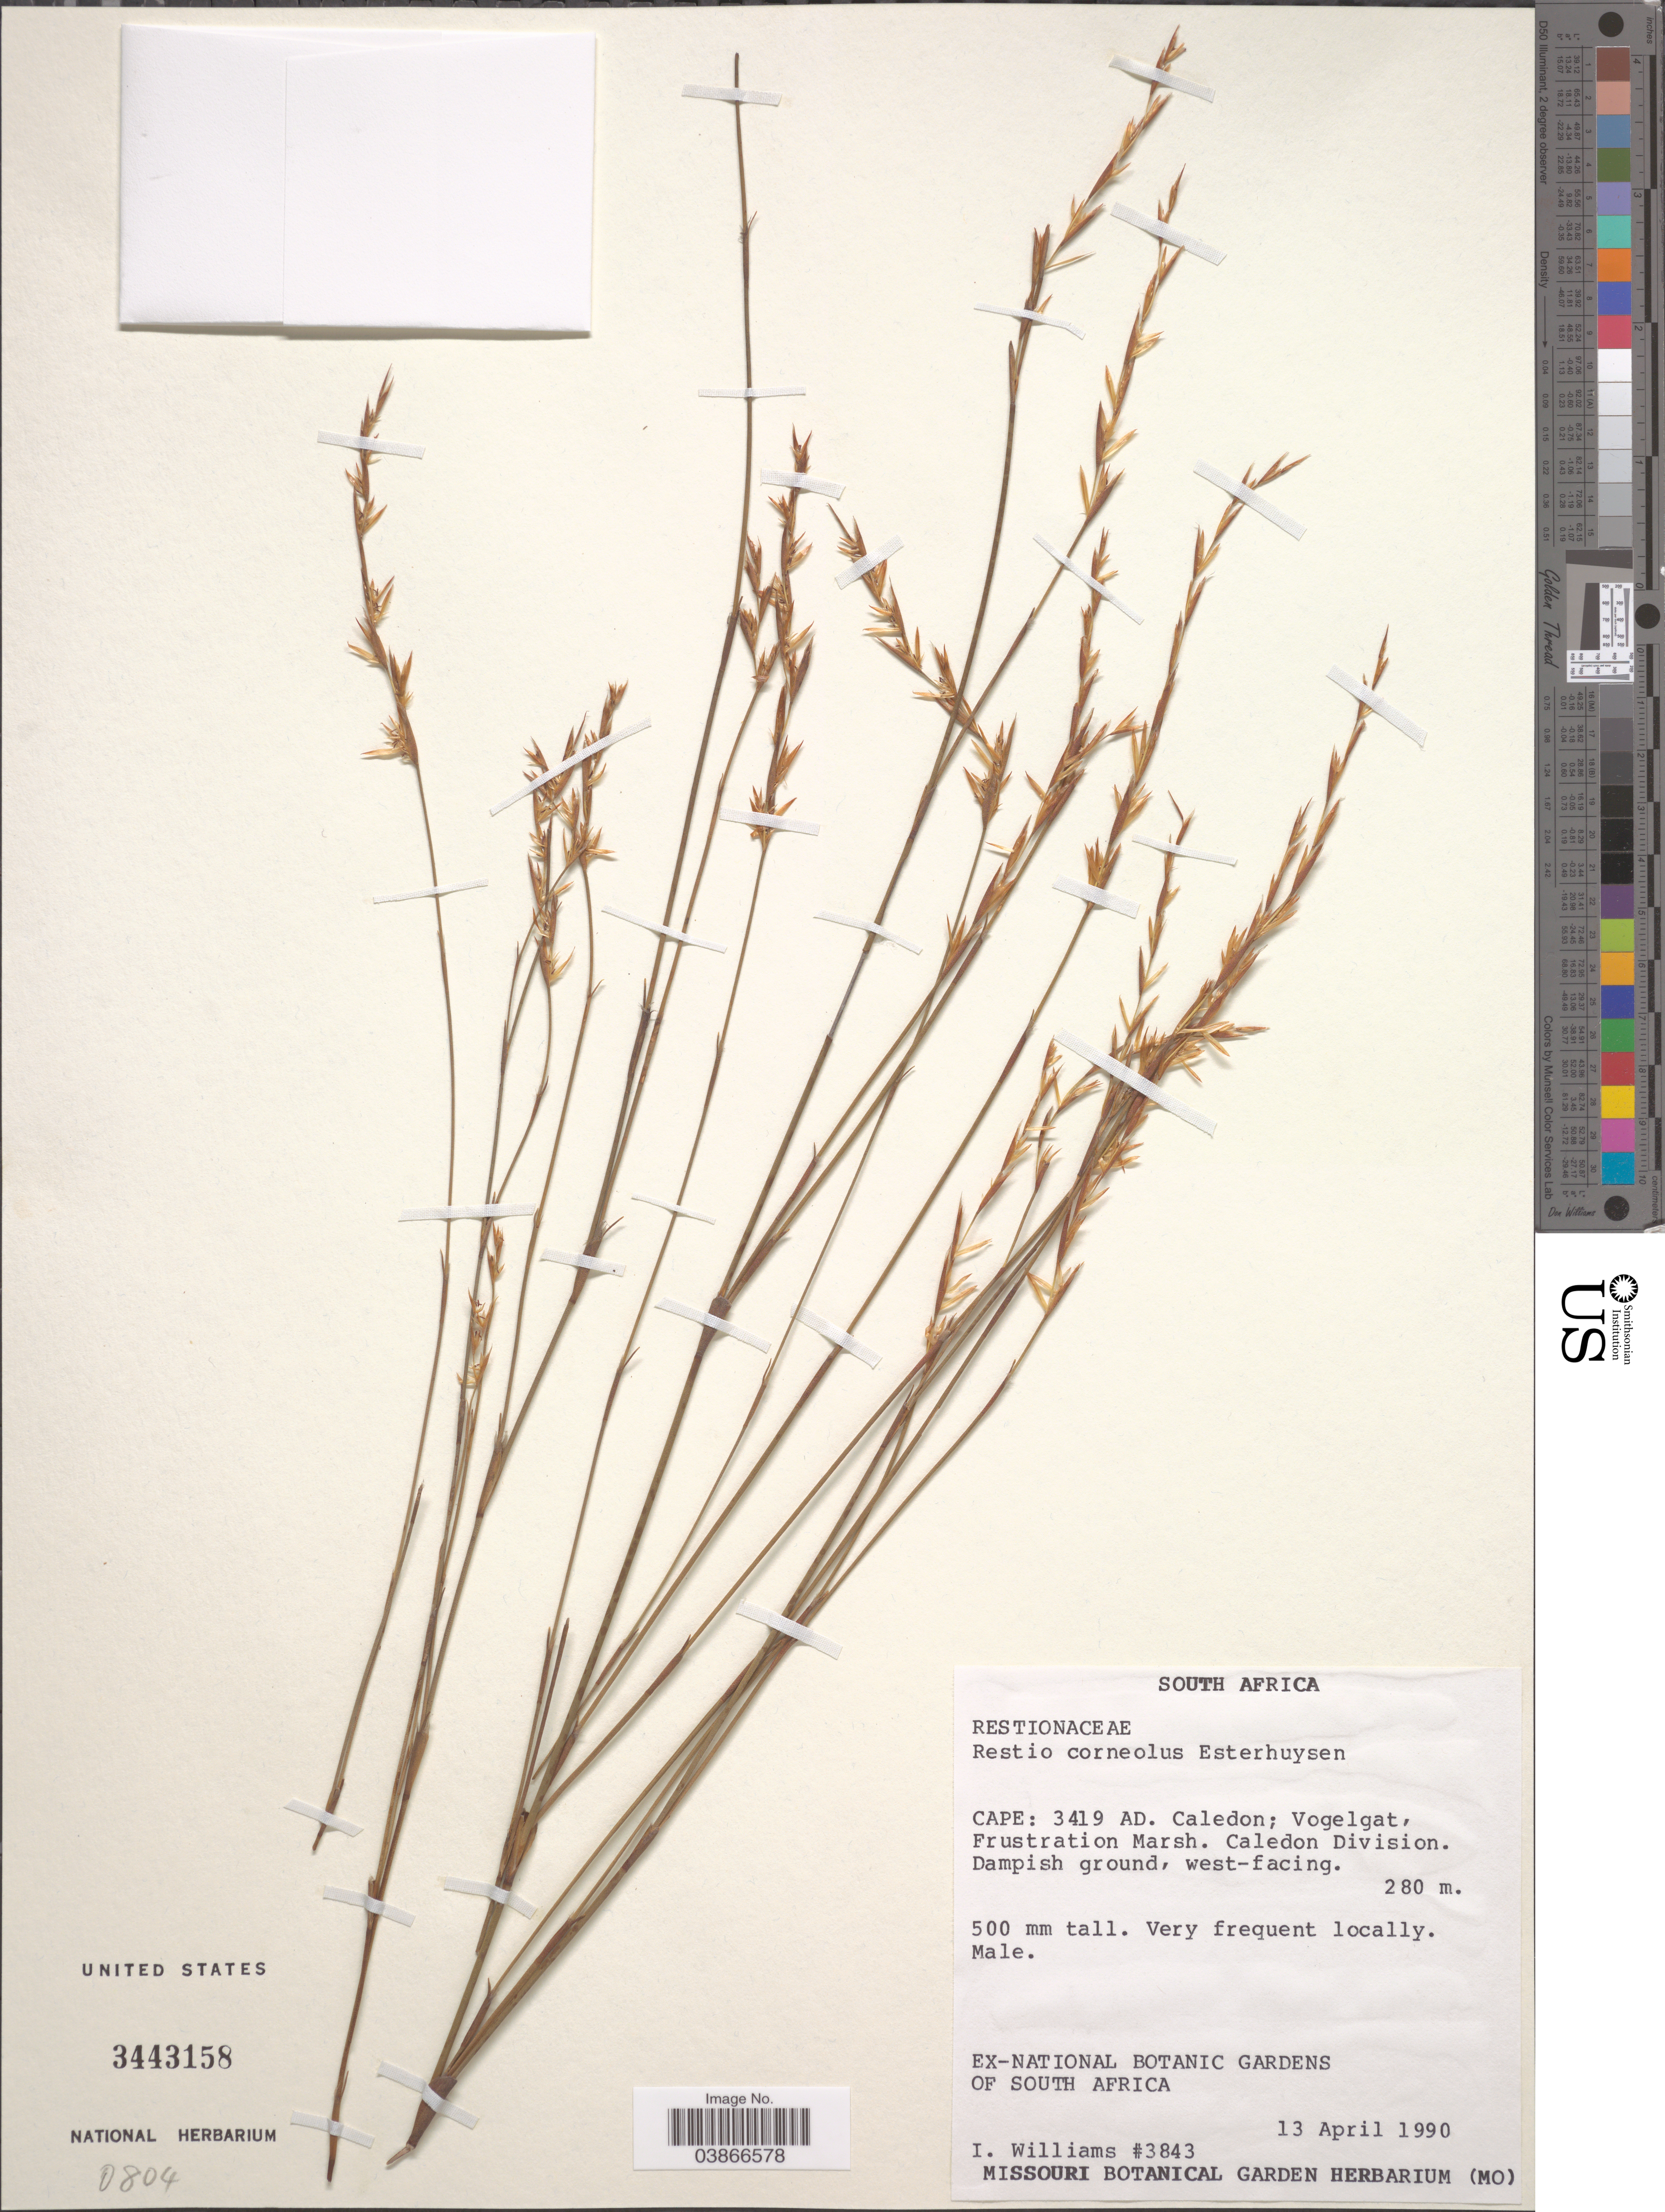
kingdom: Plantae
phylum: Tracheophyta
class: Liliopsida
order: Poales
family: Restionaceae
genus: Restio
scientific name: Restio corneolus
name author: Esterh.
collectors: I. Williams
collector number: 3843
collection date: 1990-04-13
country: South Africa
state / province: Western Cape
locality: Cape: 3419 AD. Caledon; Vogelgat, Frustation Marsh. Caldeon Division.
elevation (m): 280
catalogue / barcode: US 344158